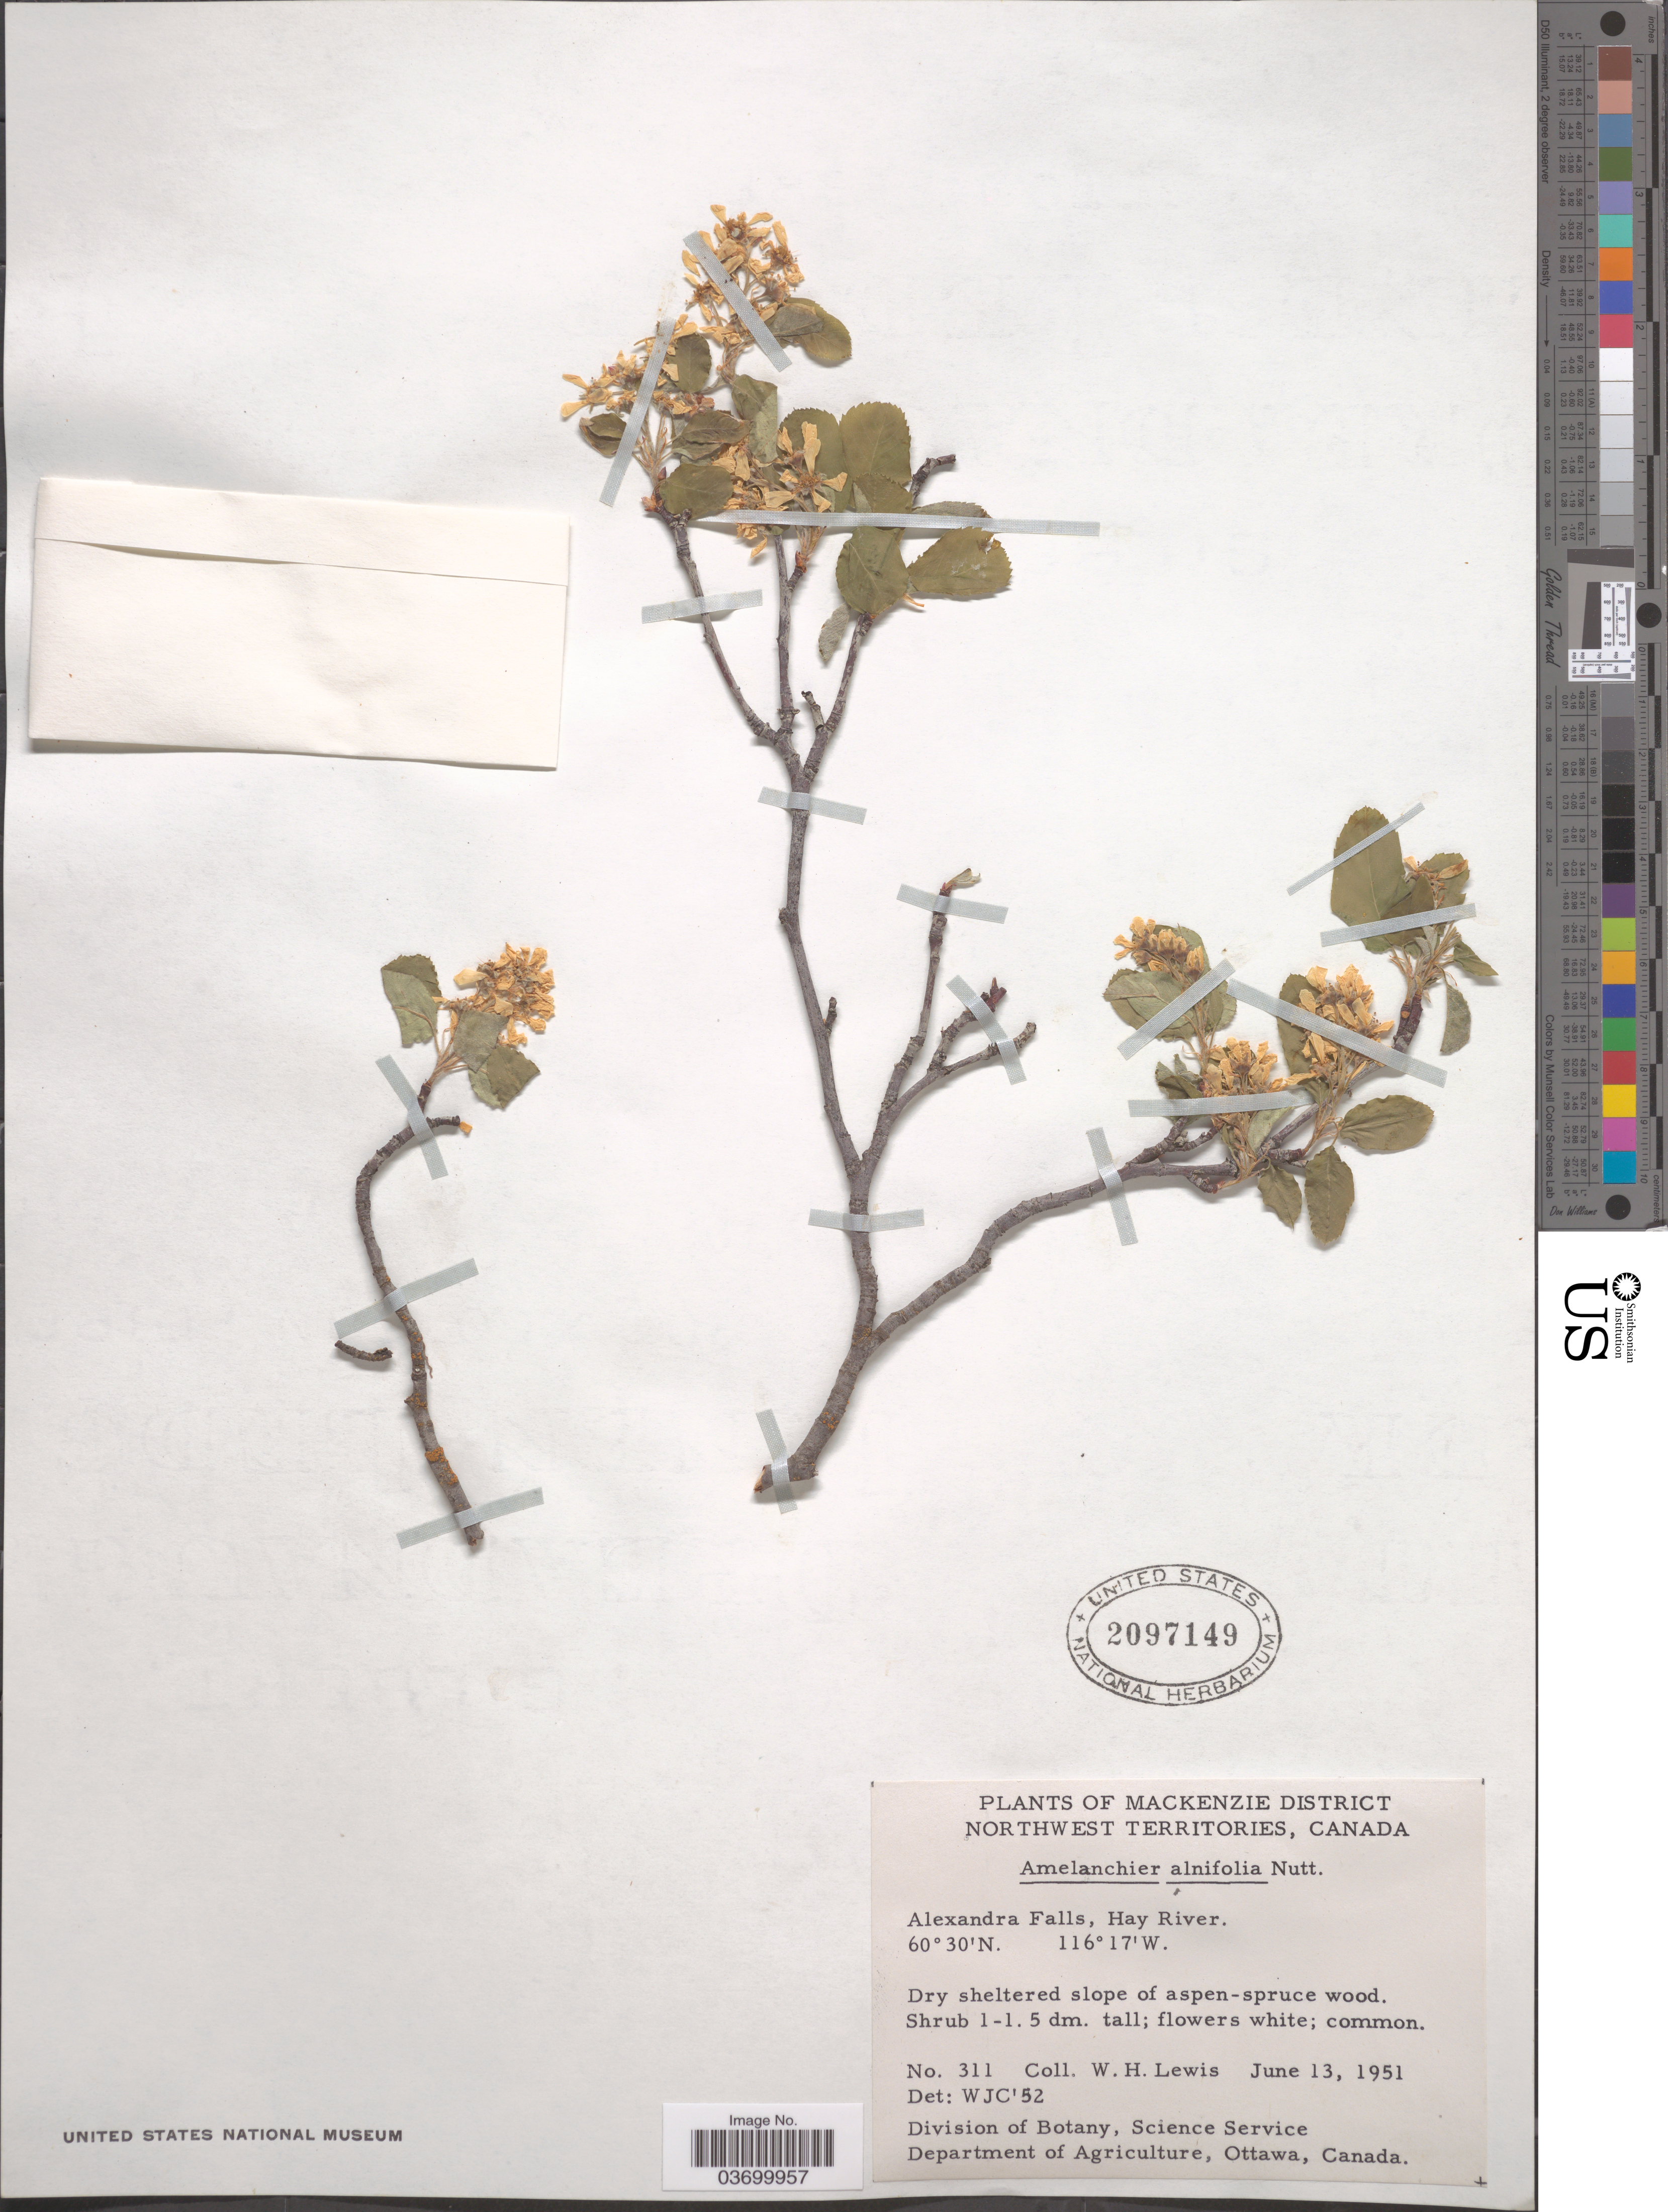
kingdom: Plantae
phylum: Tracheophyta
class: Magnoliopsida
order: Rosales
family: Rosaceae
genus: Amelanchier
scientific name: Amelanchier alnifolia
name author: (Nutt.) Nutt. ex M. Roem.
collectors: W. H. Lewis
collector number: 311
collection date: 1951-06-13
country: Canada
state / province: Northwest Territories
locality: Mackenzie District. Alexandra Falls, Hay River.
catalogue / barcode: US 2097149